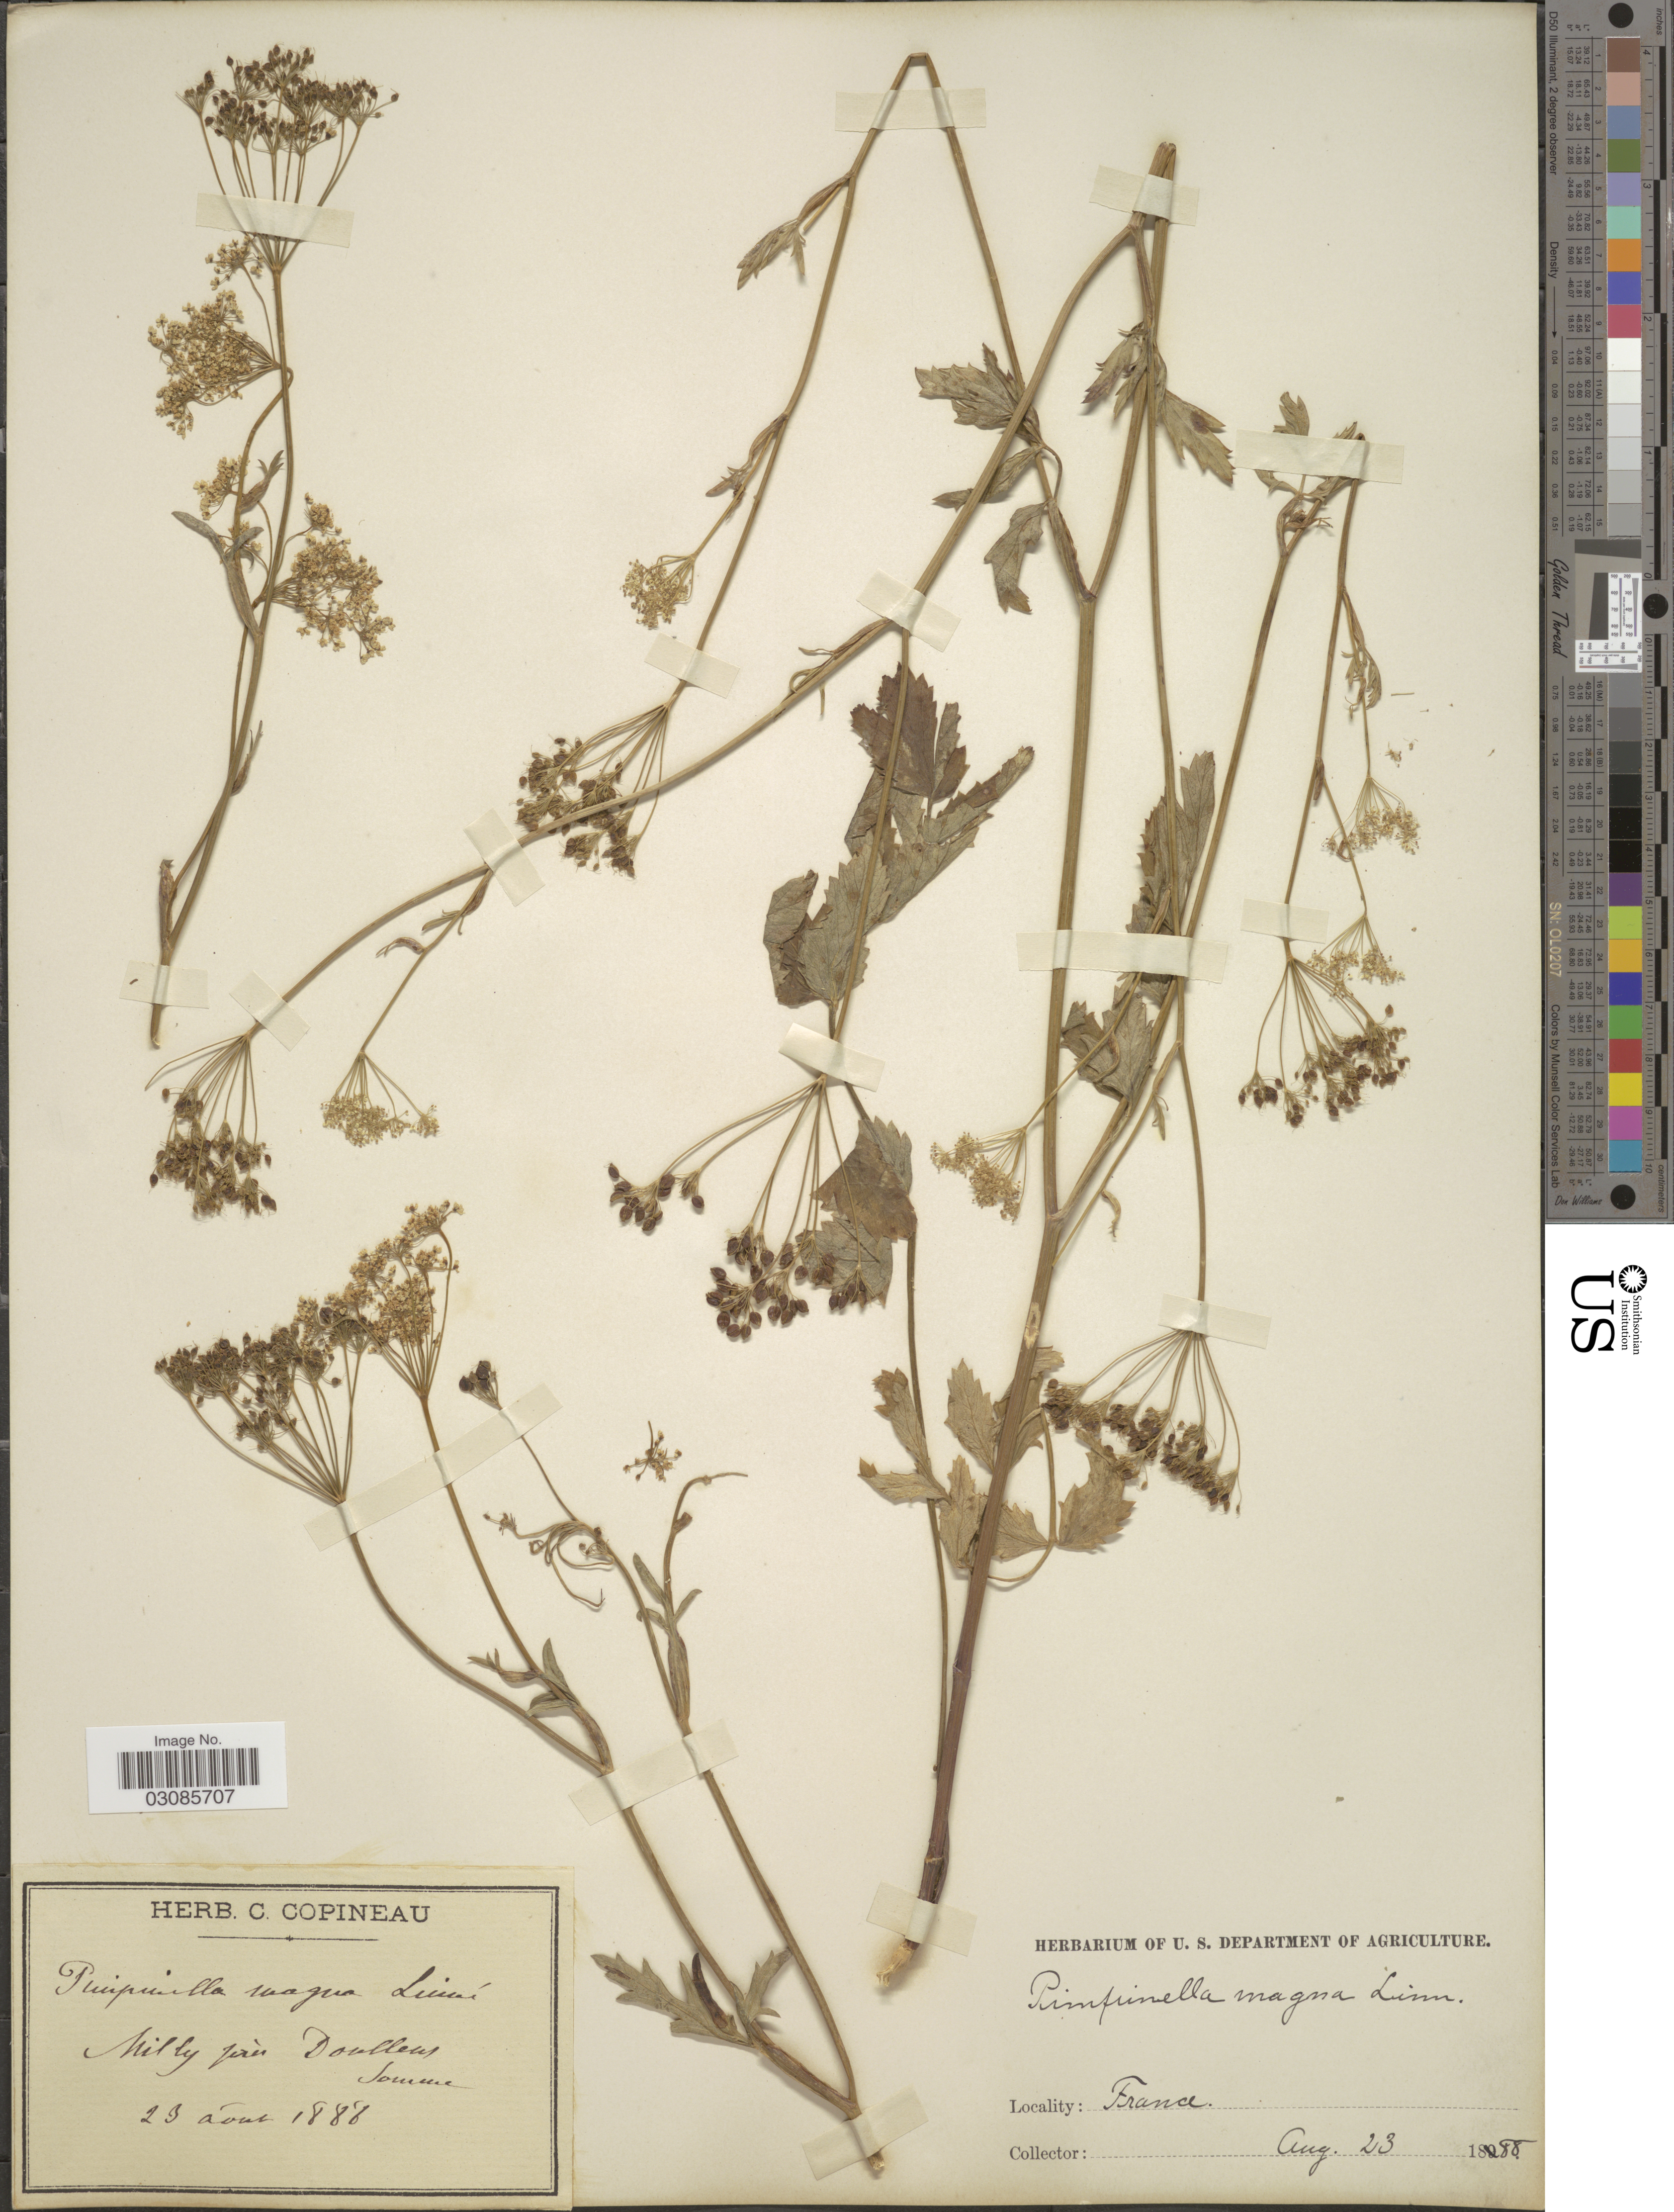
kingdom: Plantae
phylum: Tracheophyta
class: Magnoliopsida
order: Apiales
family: Apiaceae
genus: Pimpinella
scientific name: Pimpinella magna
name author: L.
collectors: ex herb. C. Copineau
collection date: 1888-08-23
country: France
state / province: Hauts-de-France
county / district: Somme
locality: Milly près Doullens, Somme